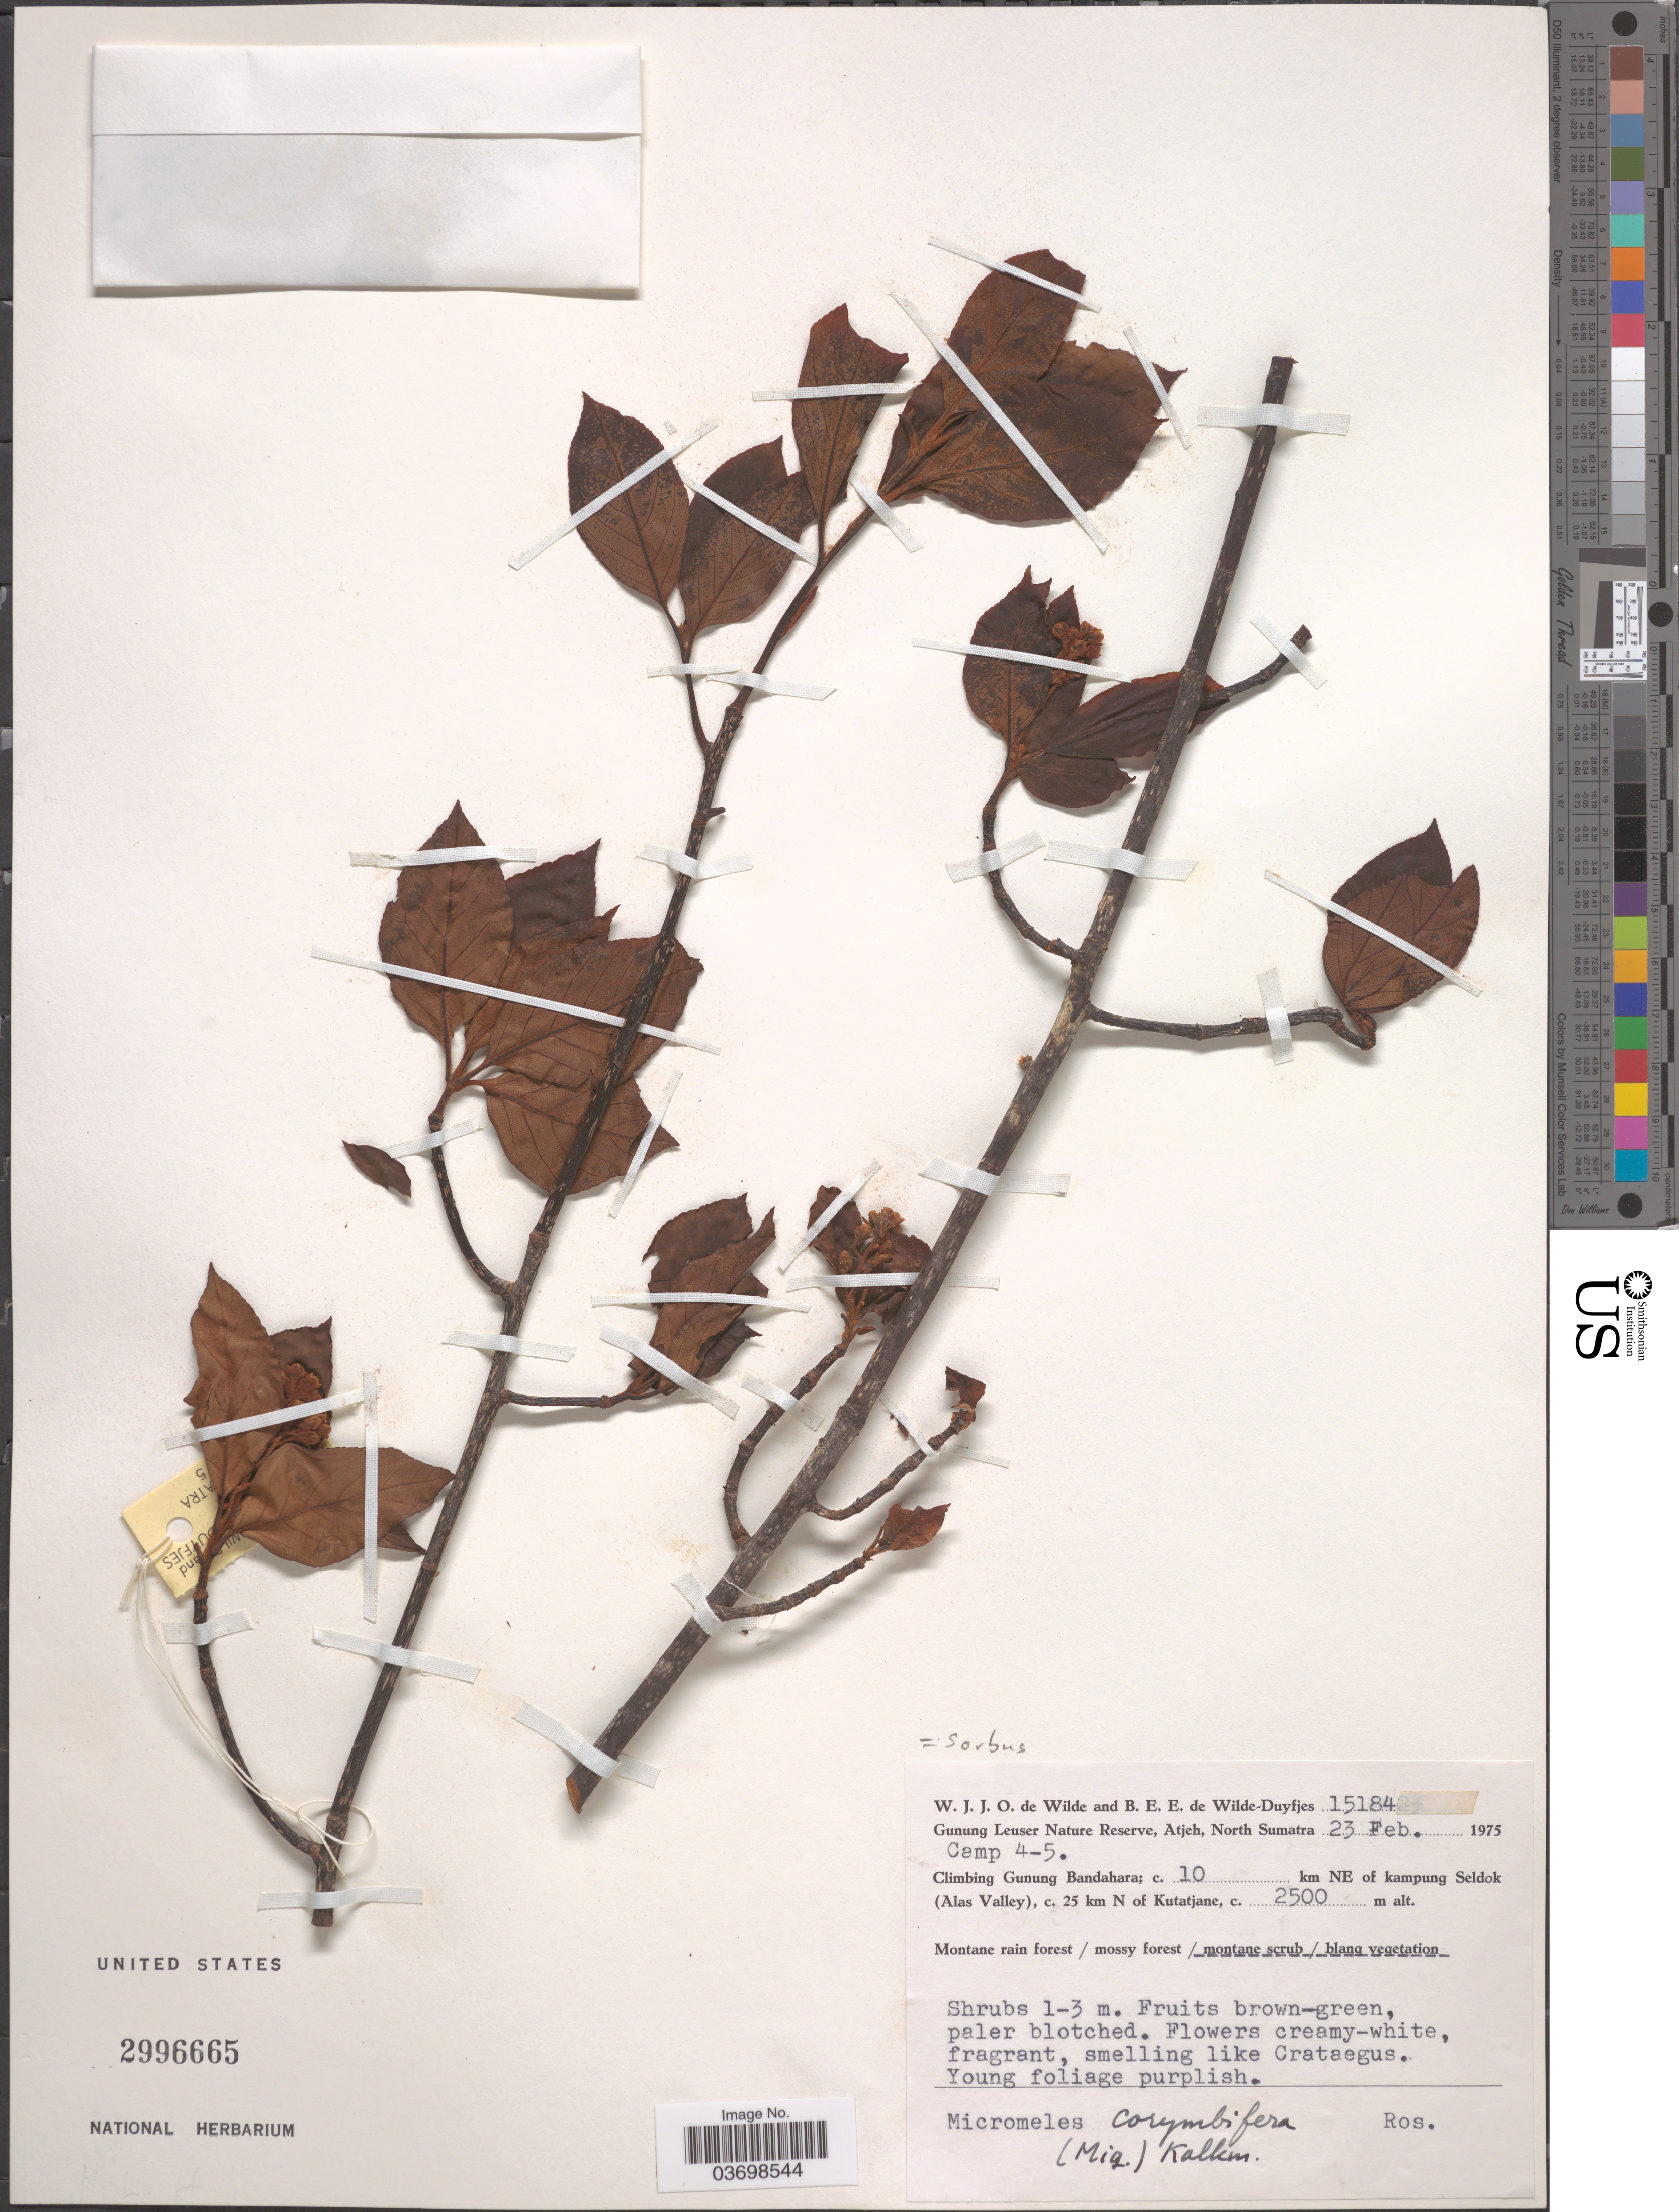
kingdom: Plantae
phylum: Tracheophyta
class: Magnoliopsida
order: Rosales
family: Rosaceae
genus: Sorbus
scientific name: Sorbus corymbifera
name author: (Miq.) T.H. Nguyên & Yakovlev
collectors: W. J. de Wilde & B. E. de Wilde-Duyfjes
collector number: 15184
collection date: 1975-02-23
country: Indonesia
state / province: Sumatra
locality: Gunung Leuser Nature Reserve, Atjeh, North Sumatra. Camp 4-5. Climbing Gunung Bandahara; c. 10 km NE of kampung Seldok (Alas Valley), c. 25 km N of Kutatjane.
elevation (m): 2500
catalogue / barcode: US 2996665